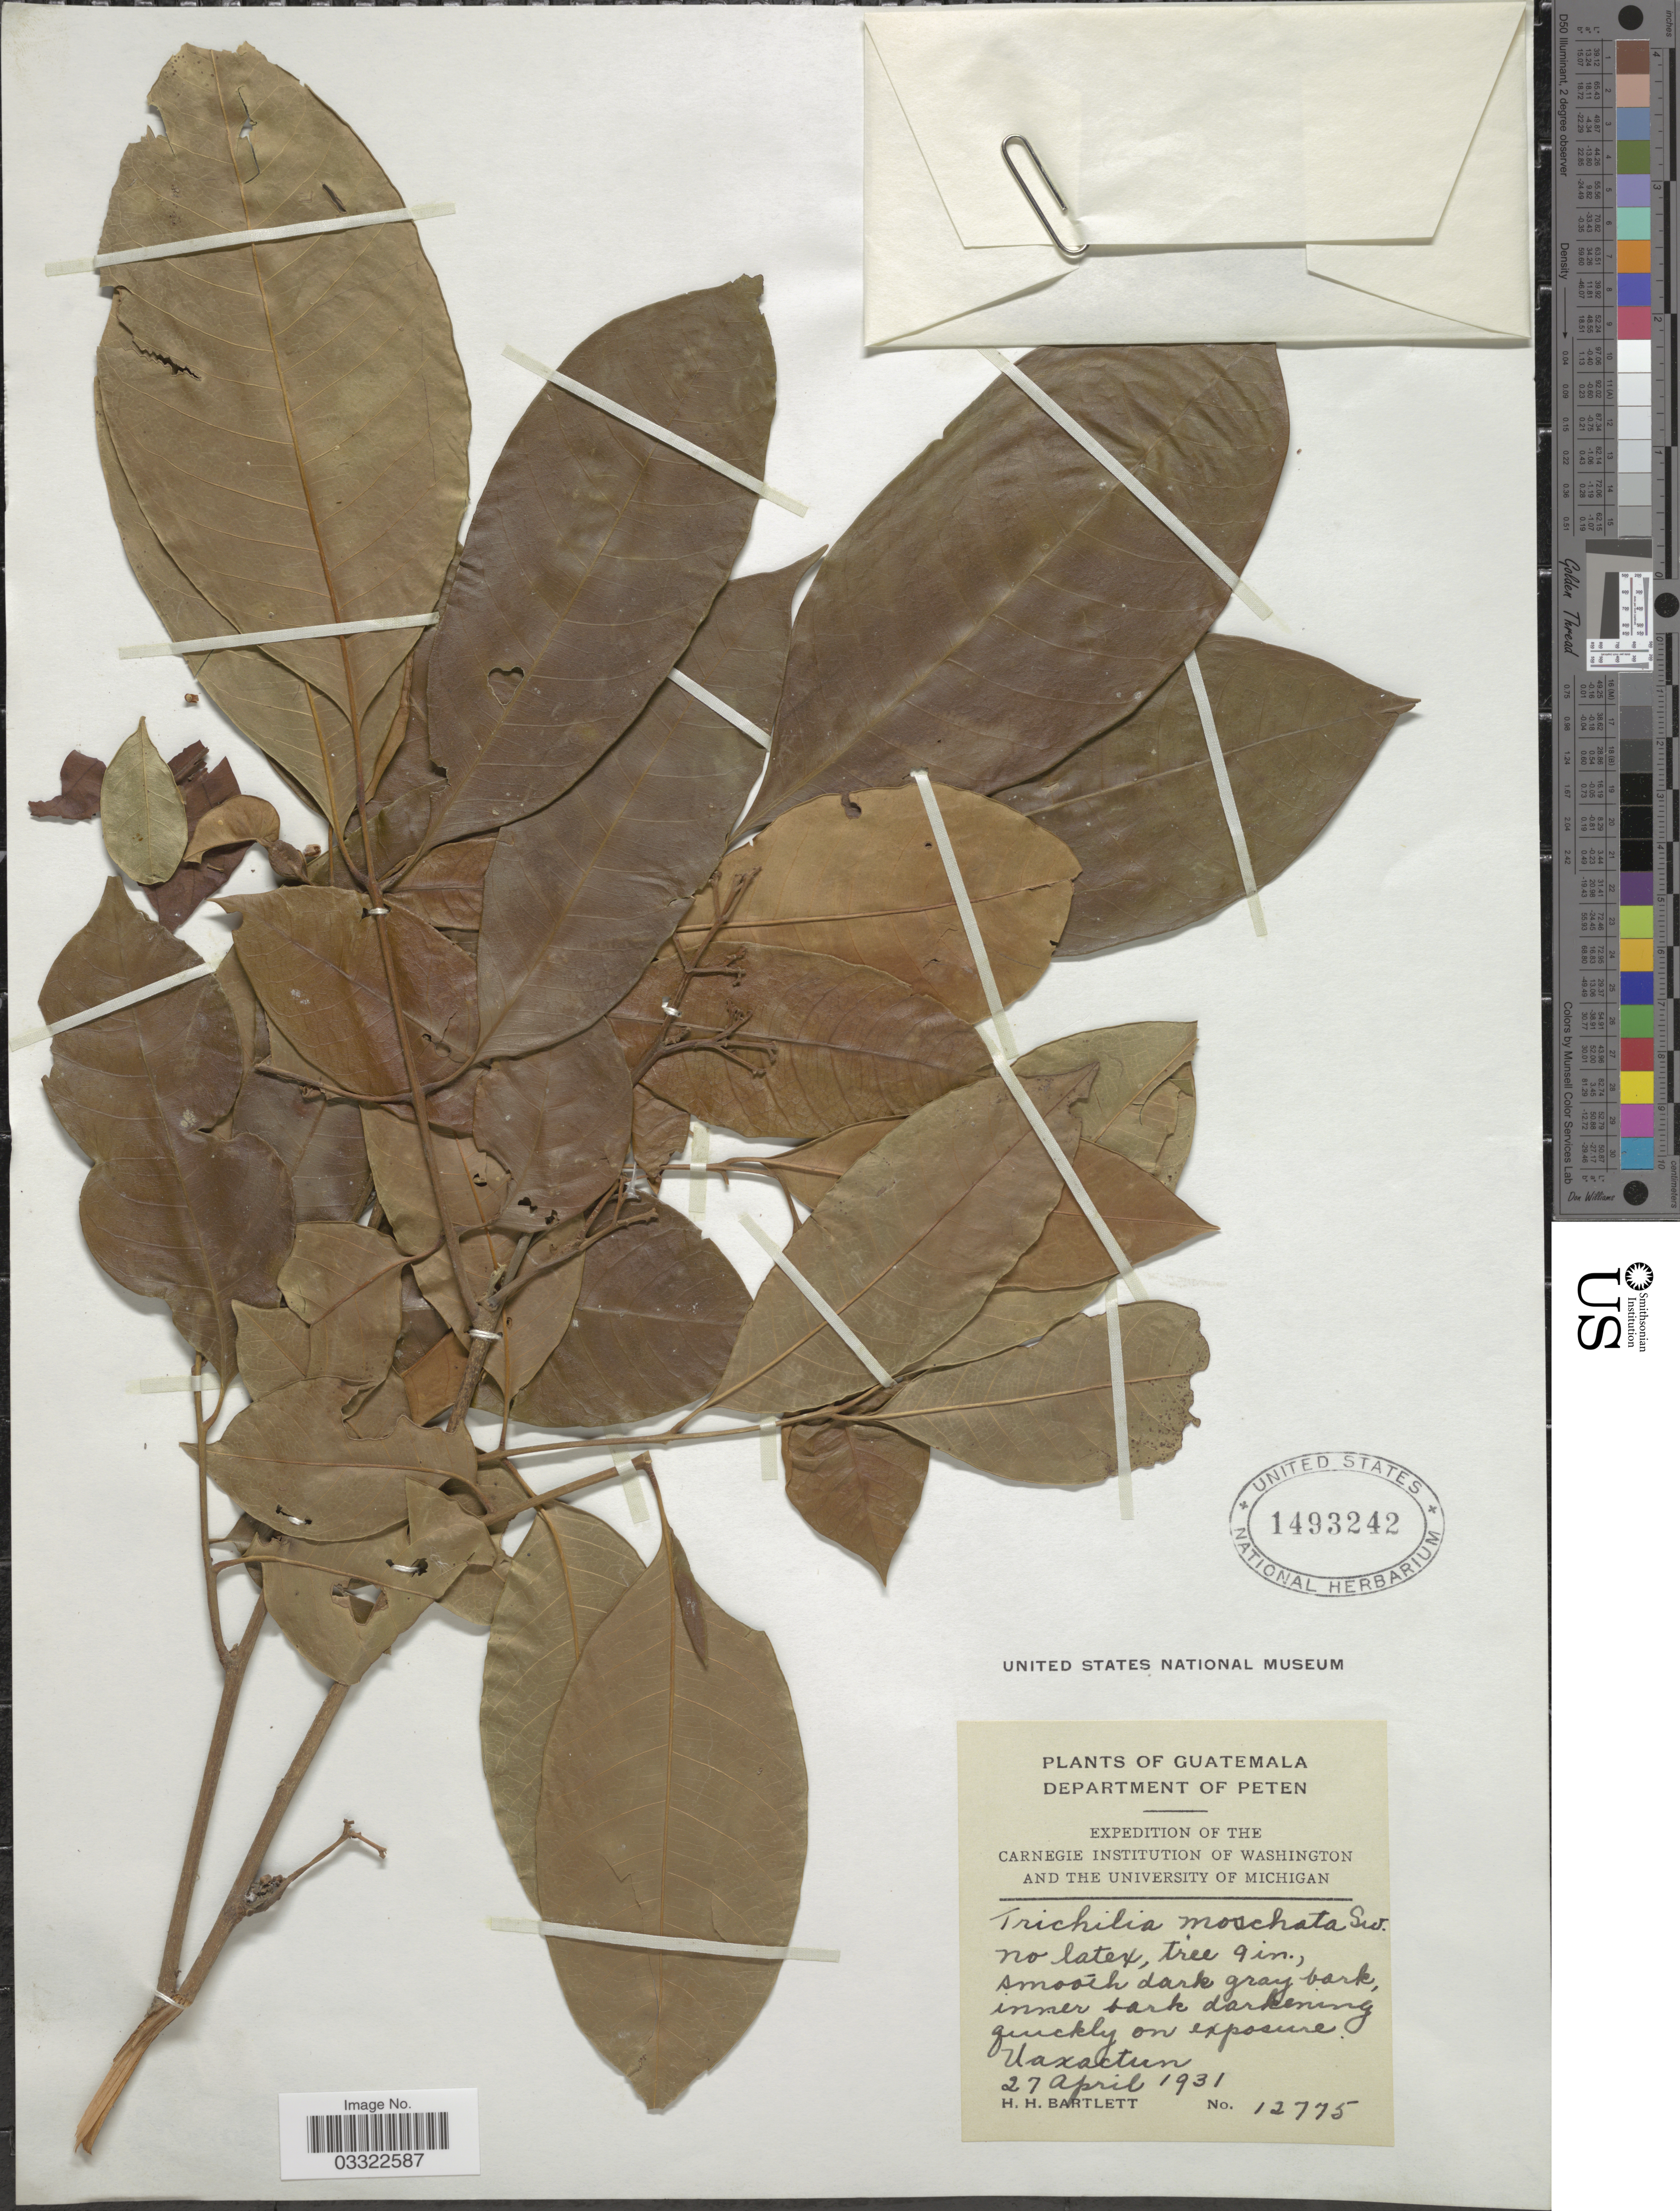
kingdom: Plantae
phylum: Tracheophyta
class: Magnoliopsida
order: Sapindales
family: Meliaceae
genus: Trichilia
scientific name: Trichilia moschata subsp. moschata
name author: Sw.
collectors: H. H. Bartlett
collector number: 12775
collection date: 1931-04-27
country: Guatemala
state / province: El Petén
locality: Department of Peten. Uaxactun.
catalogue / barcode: US 1493242